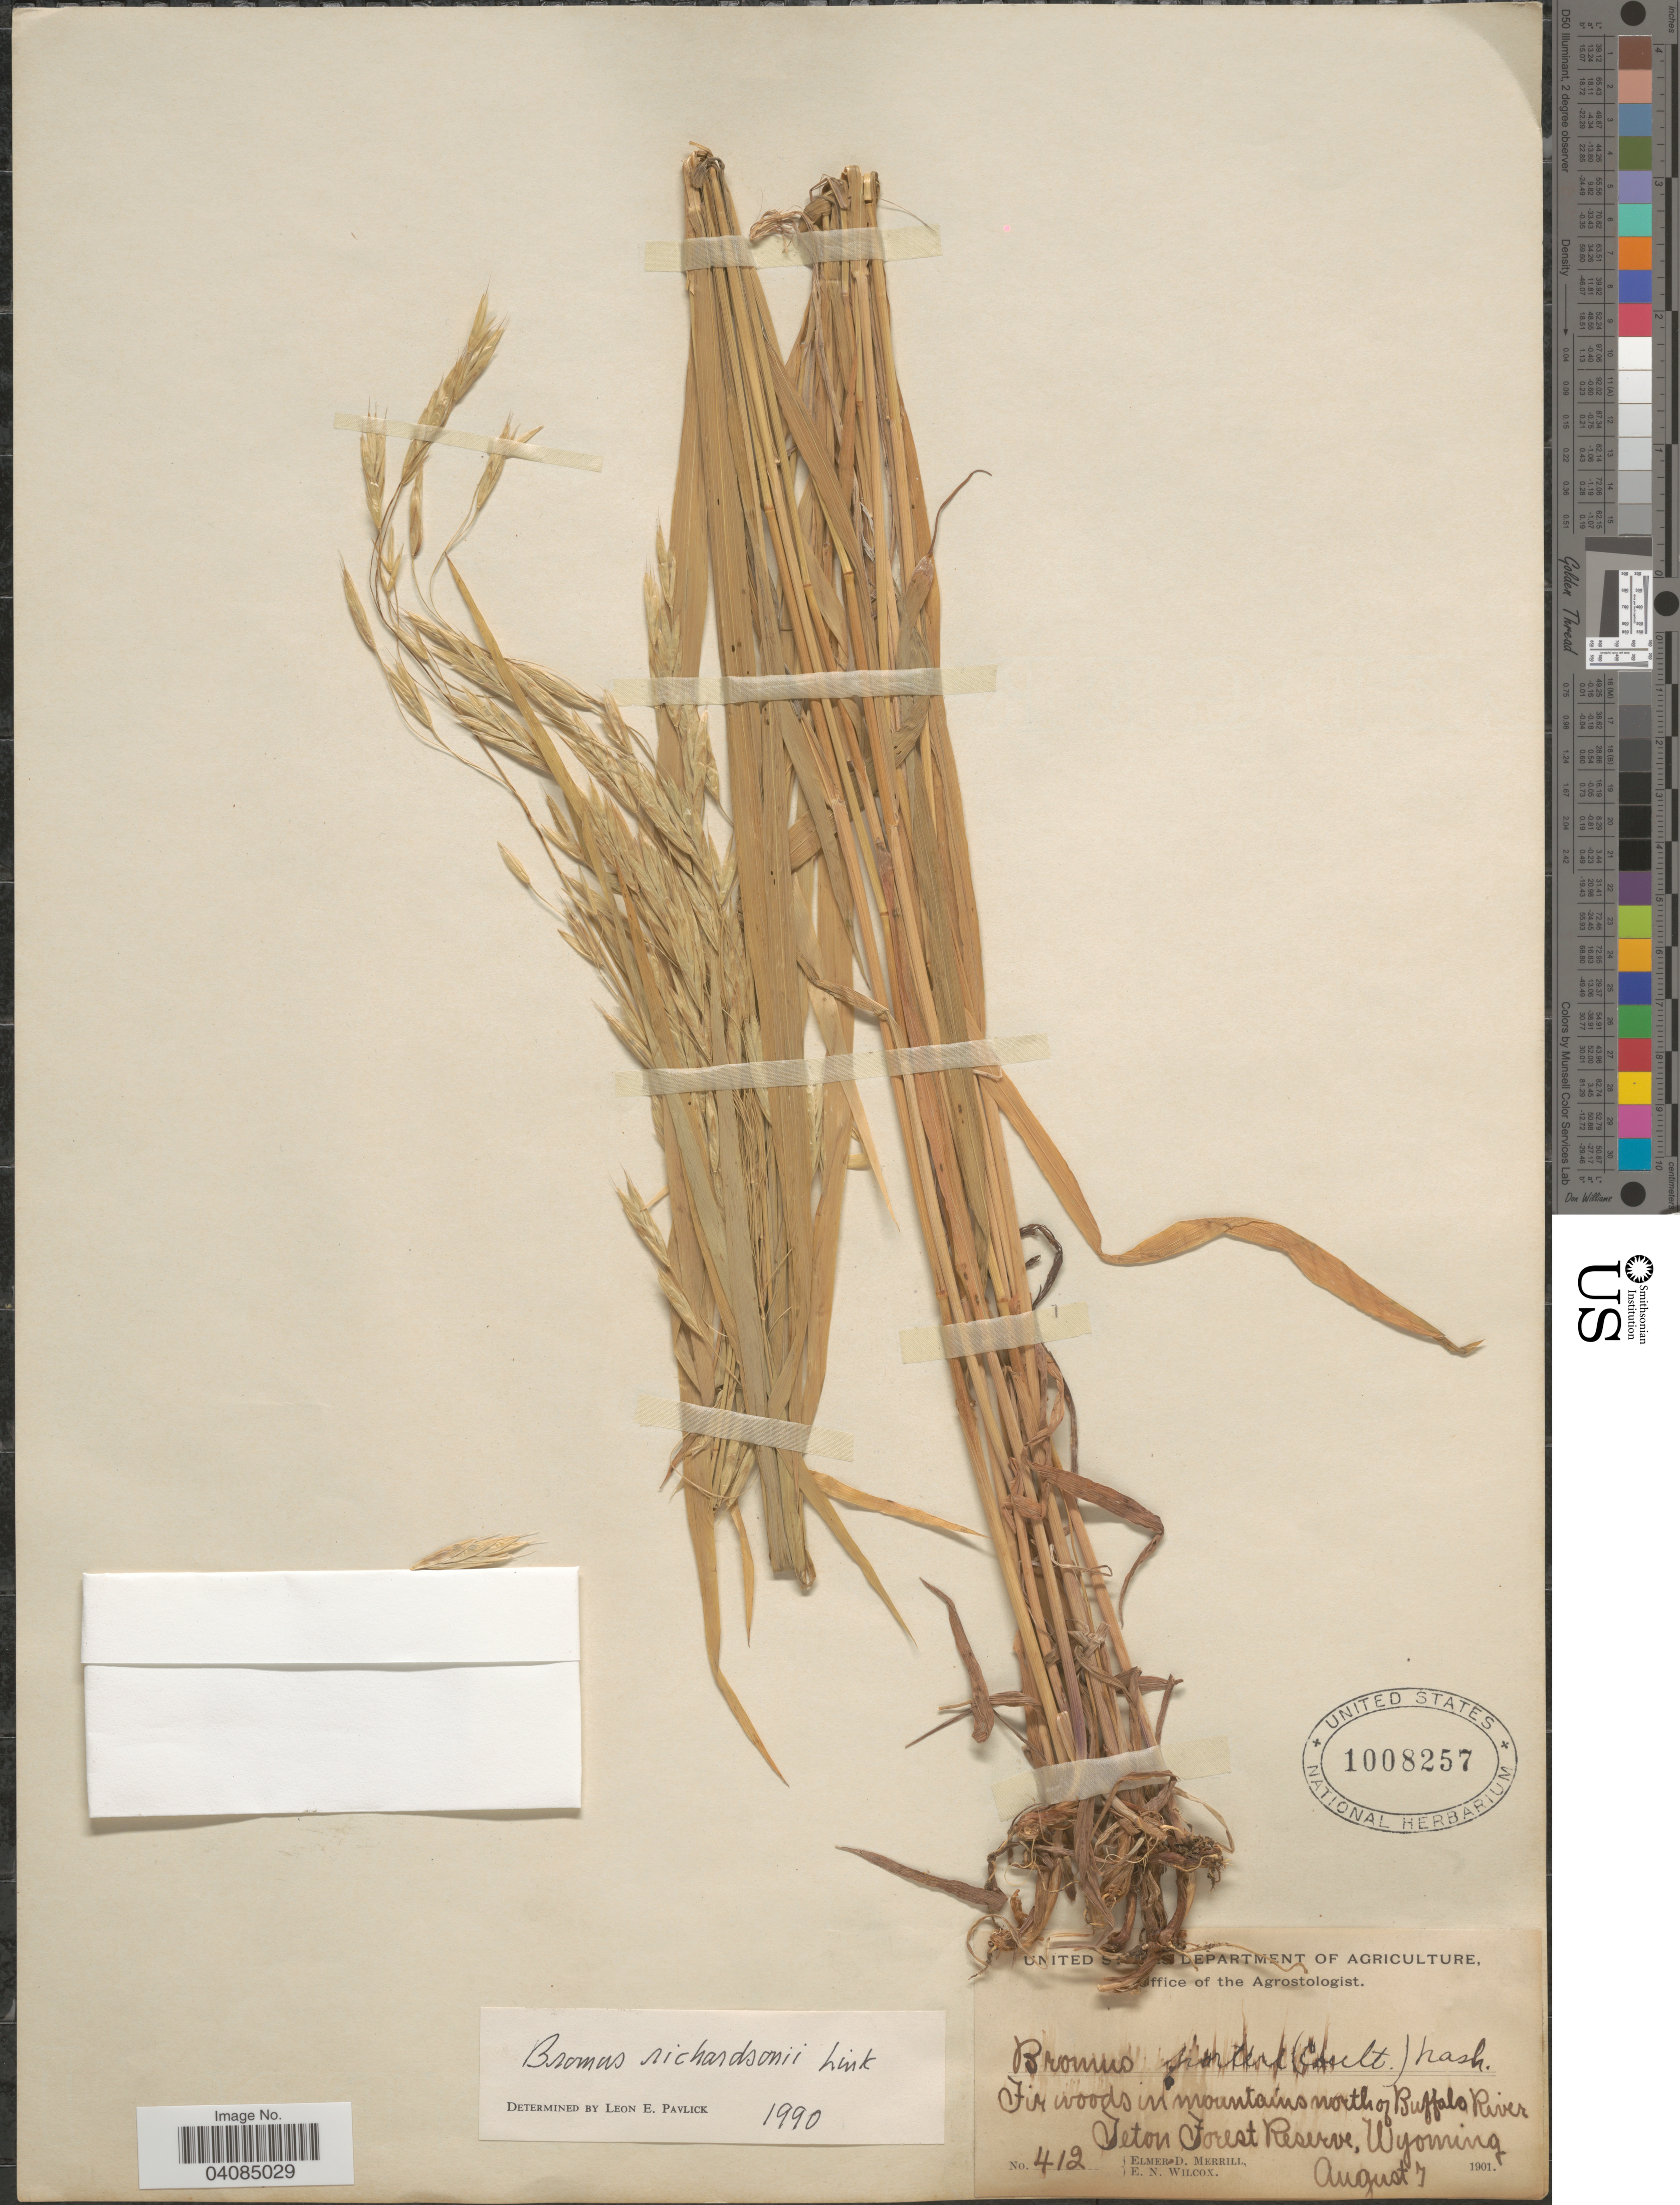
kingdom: Plantae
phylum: Tracheophyta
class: Liliopsida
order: Poales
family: Poaceae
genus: Bromus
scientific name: Bromus racemosus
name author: L.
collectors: E. D. Merrill & E. Wilcox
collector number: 412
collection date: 1901-08-07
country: United States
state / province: Wyoming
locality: Fir woods in mountains north of Buffalo River. Teton Forest Reserve.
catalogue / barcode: US 1008257